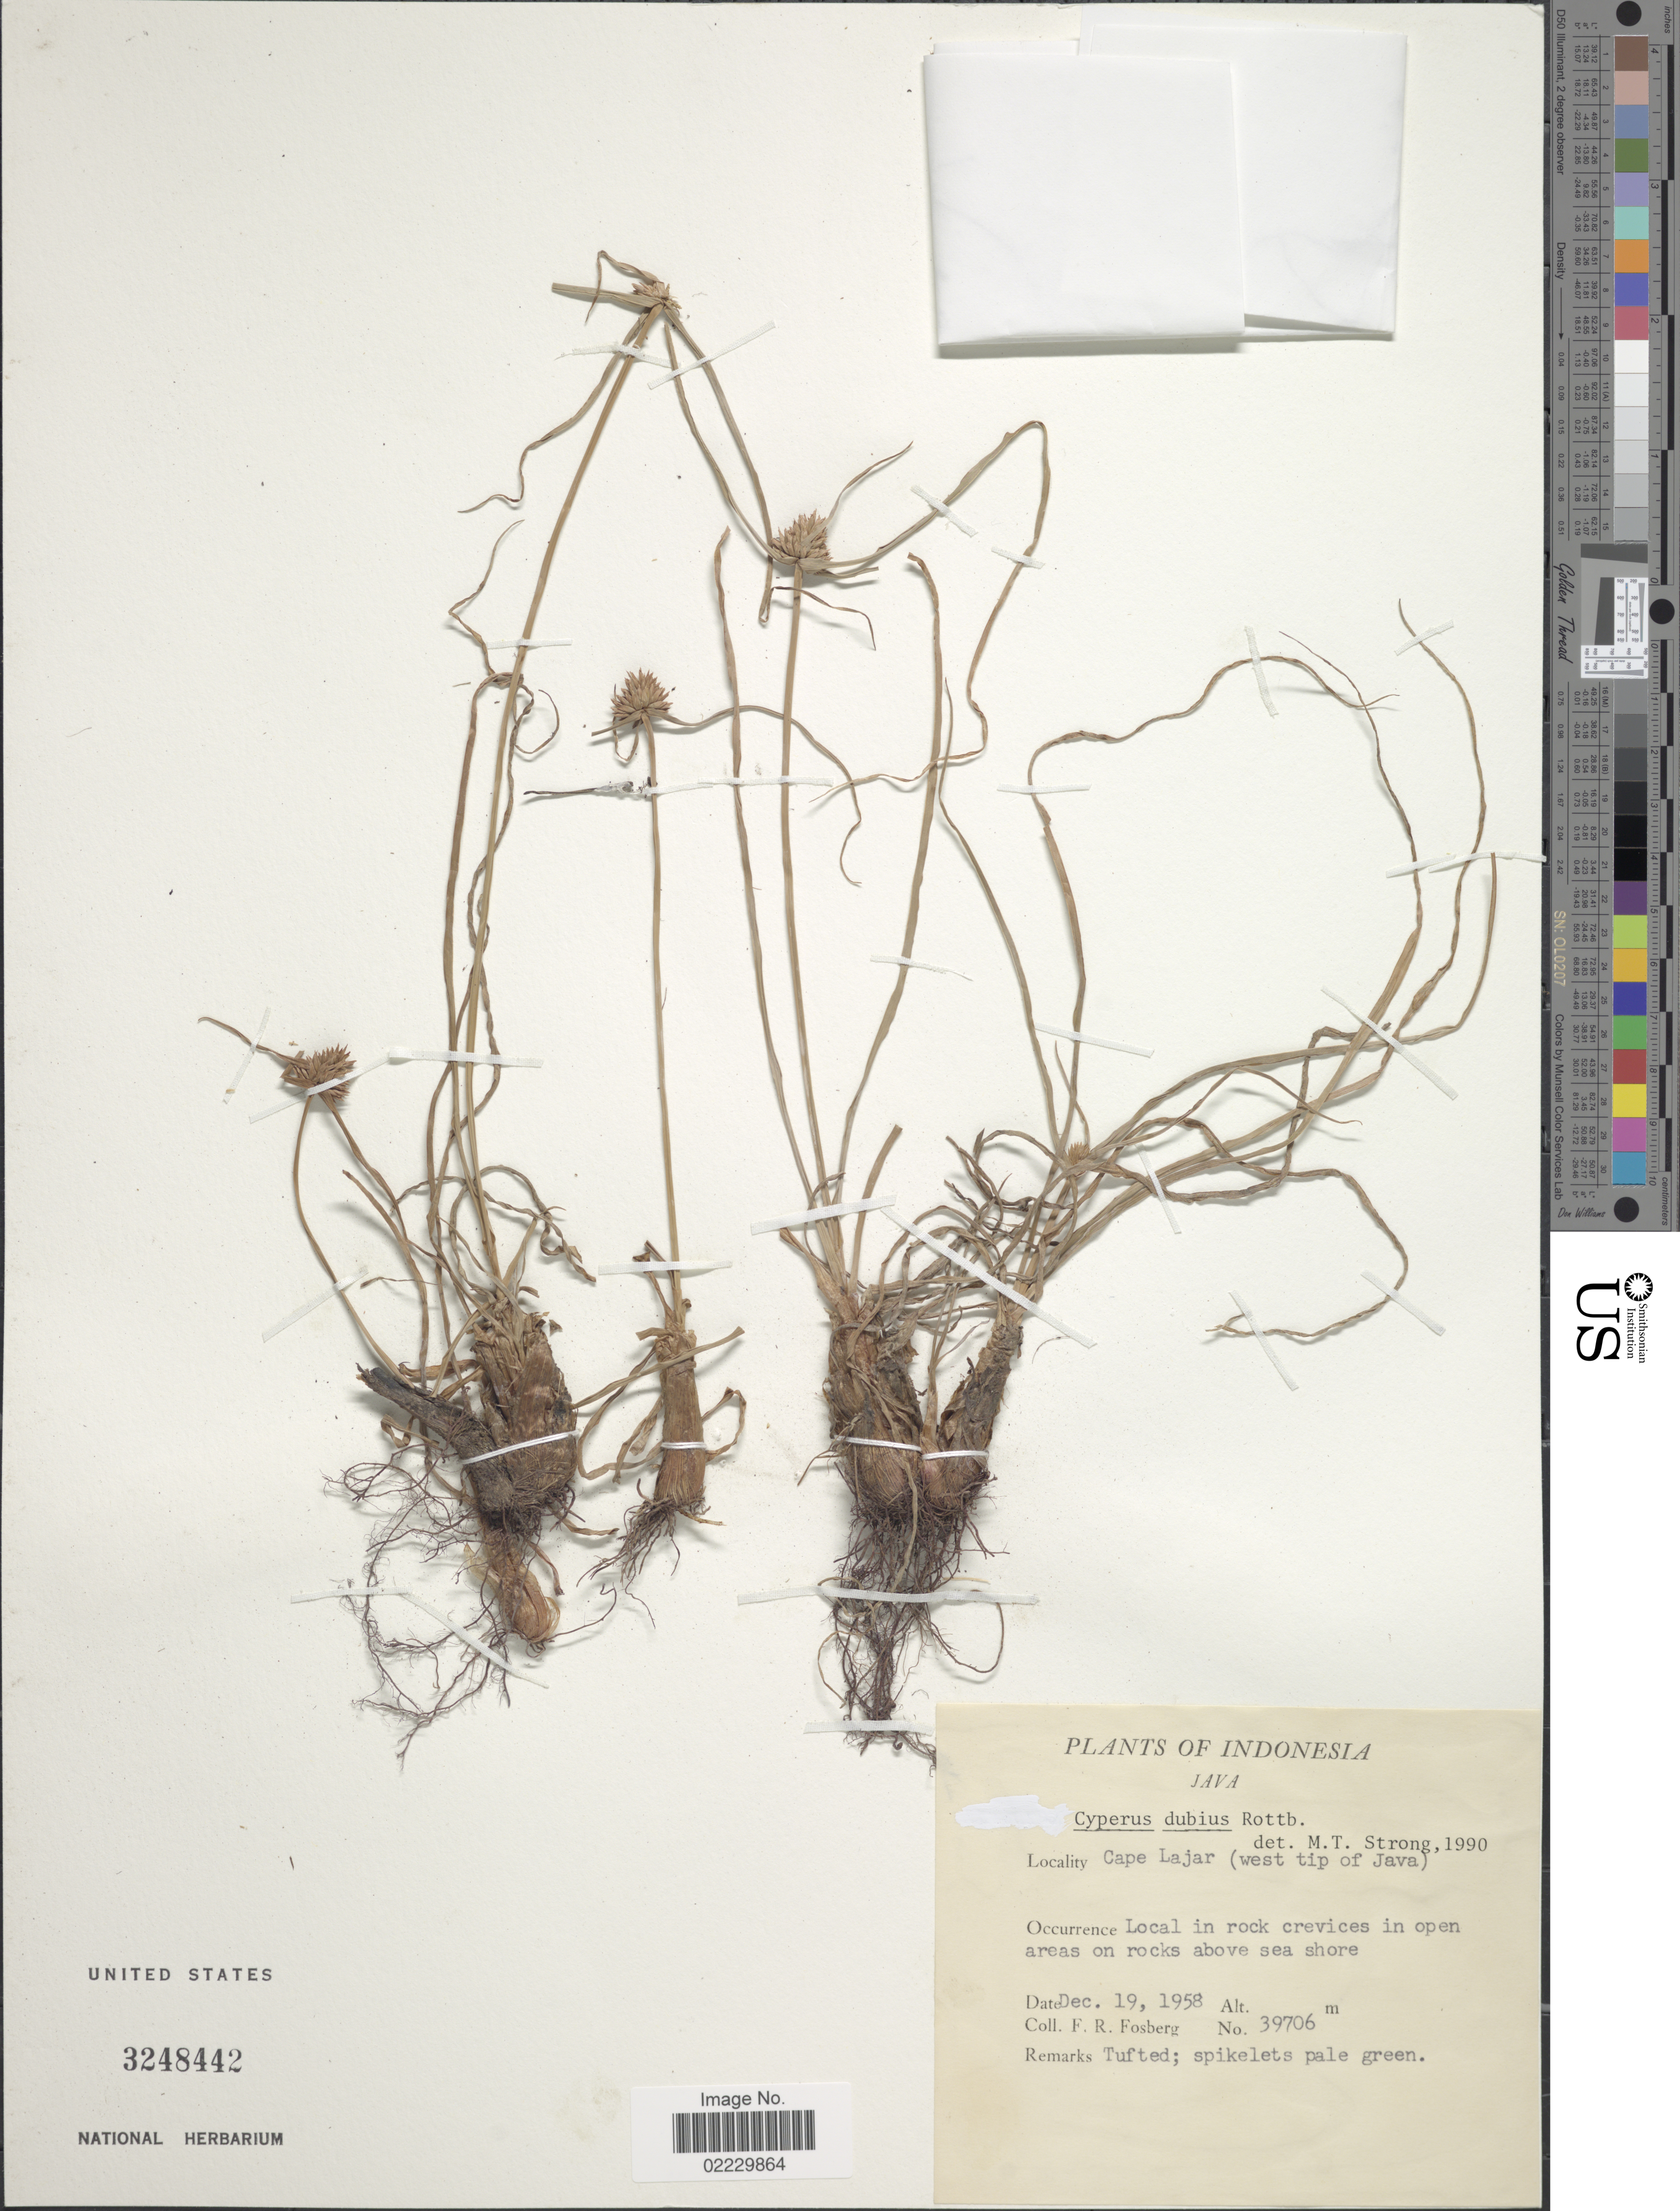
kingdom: Plantae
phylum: Tracheophyta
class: Liliopsida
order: Poales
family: Cyperaceae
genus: Cyperus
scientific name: Cyperus dubius Rottb. var. dubius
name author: Rottb.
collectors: F. R. Fosberg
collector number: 39706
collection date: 1958-12-19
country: Indonesia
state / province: Java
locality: Cape Lajar (west tip of Java)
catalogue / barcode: US 3248442